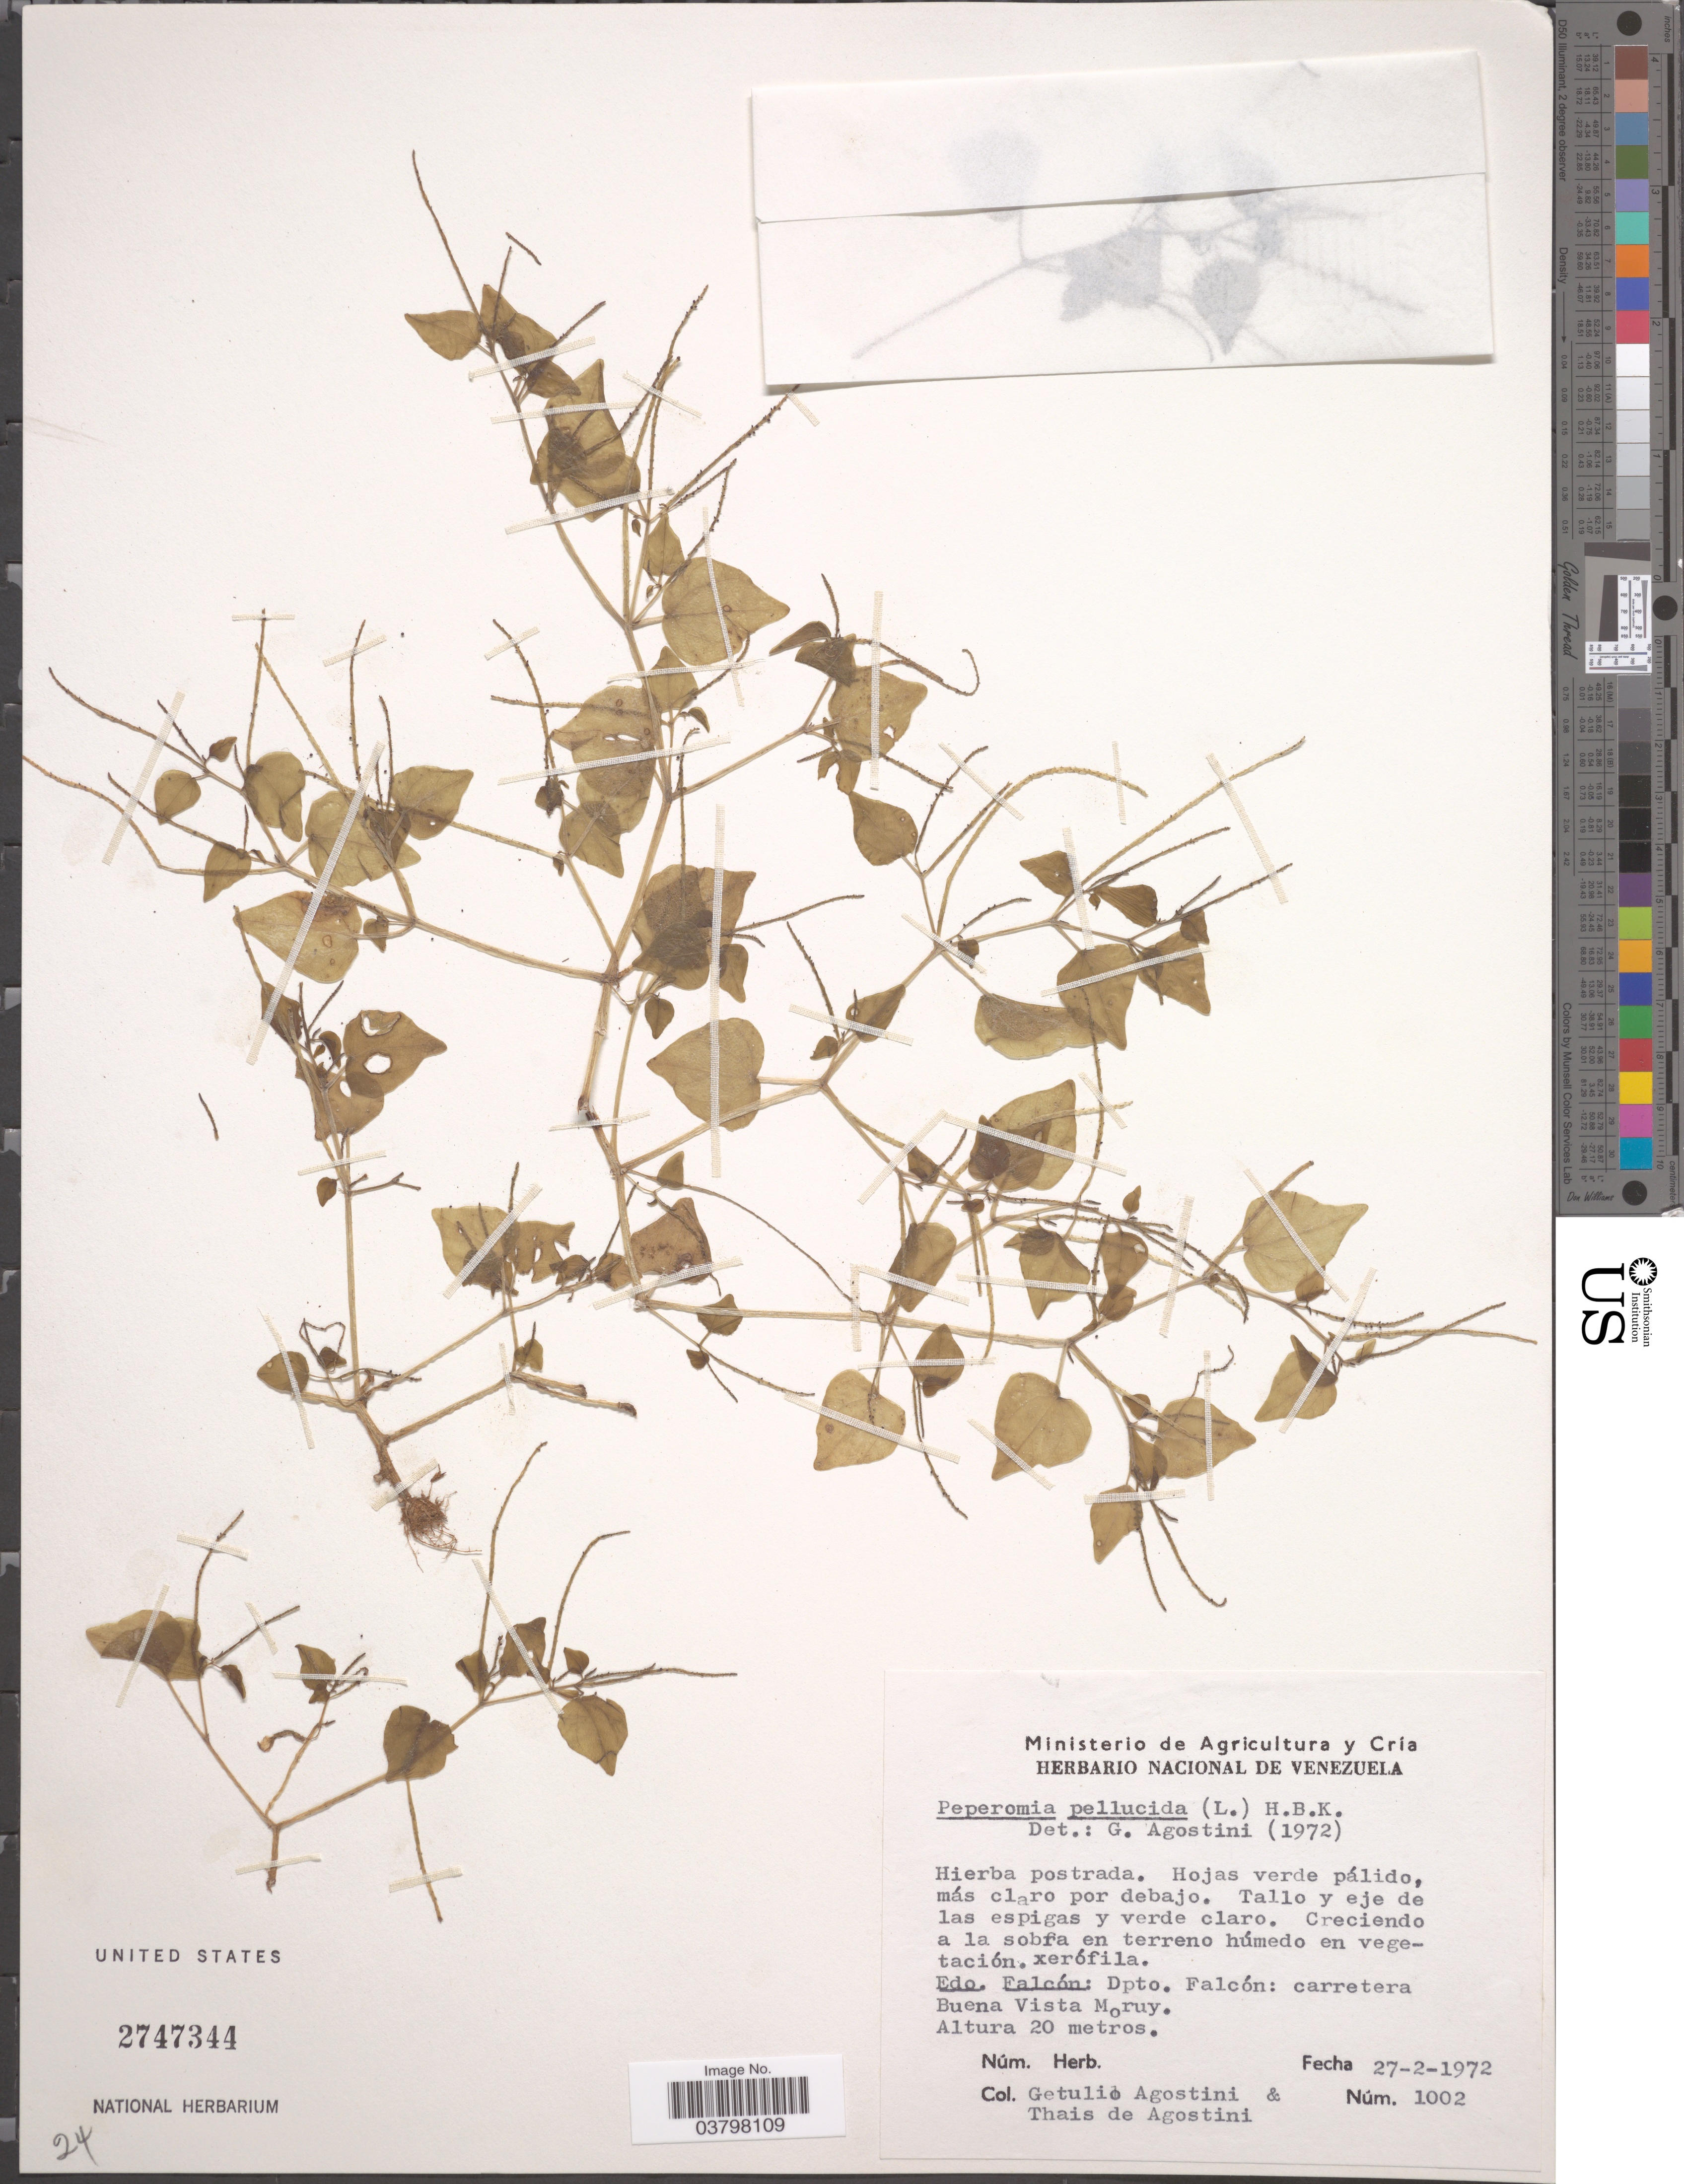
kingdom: Plantae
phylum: Tracheophyta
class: Magnoliopsida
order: Piperales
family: Piperaceae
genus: Peperomia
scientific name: Peperomia pellucida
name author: (L.) Kunth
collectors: G. Agostini & T. Agostini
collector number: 1002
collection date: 1972-02-27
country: Venezuela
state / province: Falcon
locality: Dpto. Falcón: carretera Buena Vista Moruy.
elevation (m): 20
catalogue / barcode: US 2747344